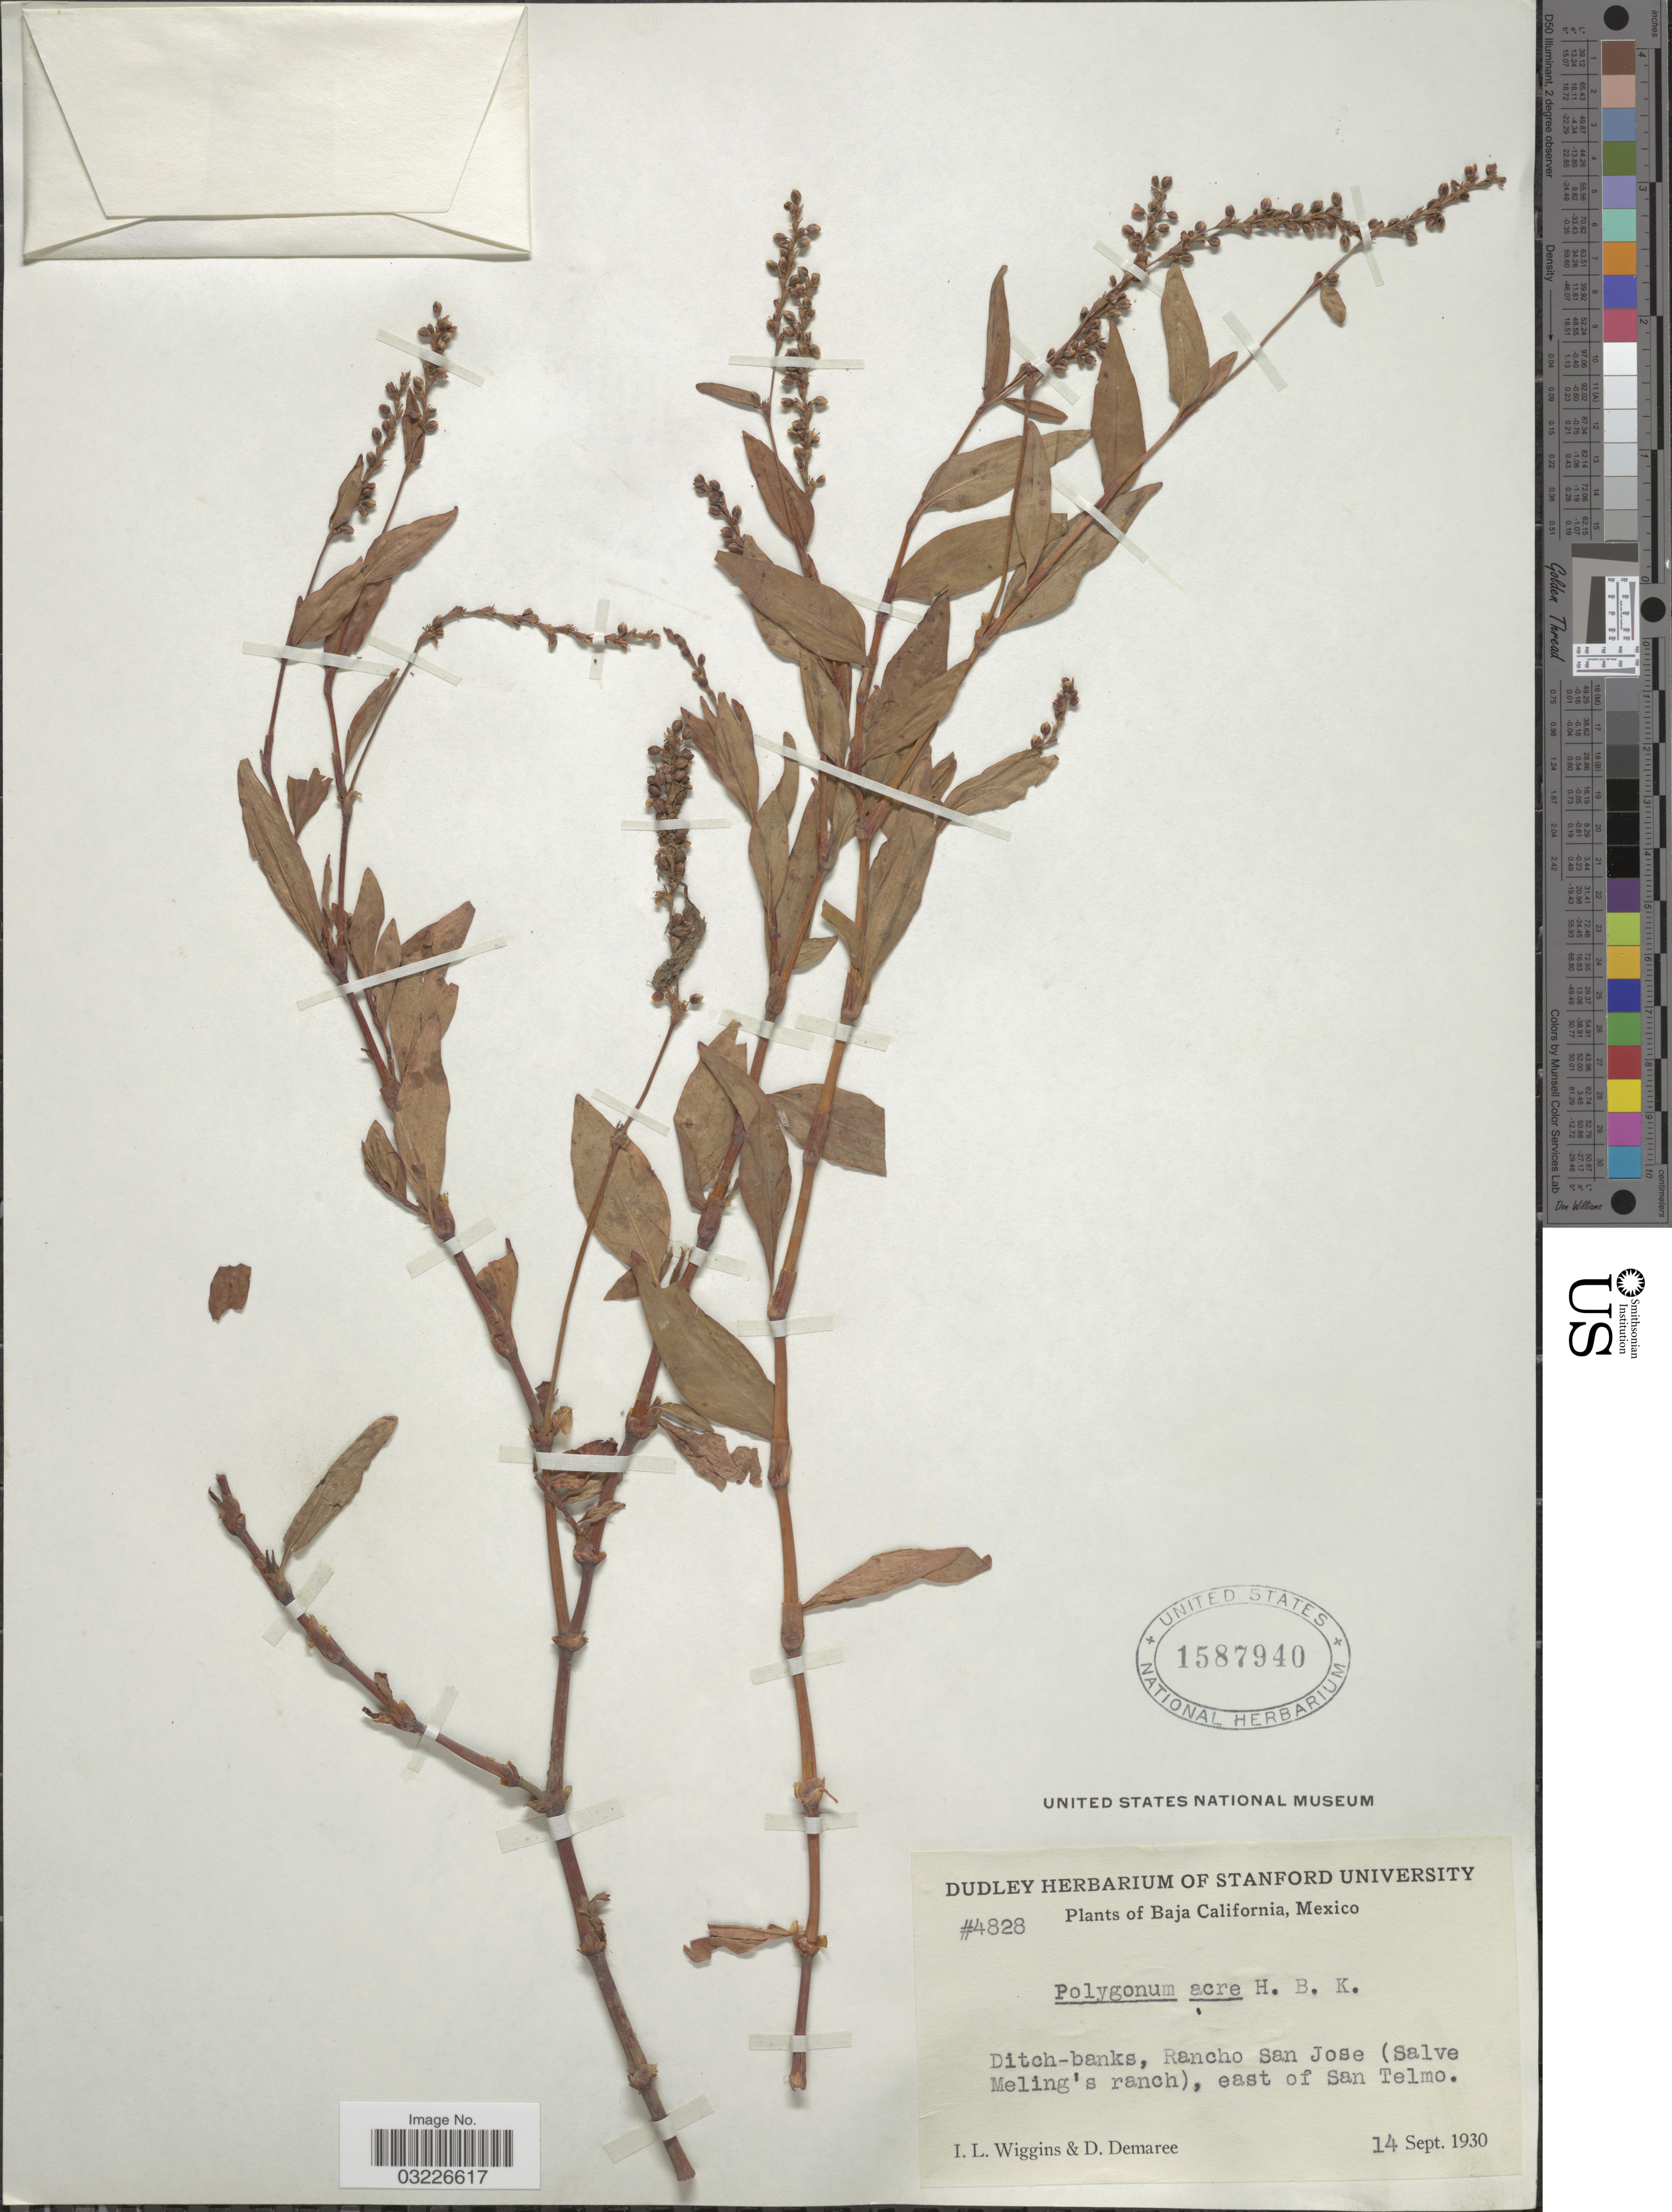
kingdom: Plantae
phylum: Tracheophyta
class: Magnoliopsida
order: Caryophyllales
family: Polygonaceae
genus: Persicaria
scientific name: Persicaria sp.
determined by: Atha, D. E.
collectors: I. L. Wiggins & D. Demaree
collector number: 4828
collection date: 1930-09-14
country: Mexico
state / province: Baja California Norte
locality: Ditch-banks, Rancho San Jose (Salve Meling's ranch), east of San Telmo.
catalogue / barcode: US 1587940